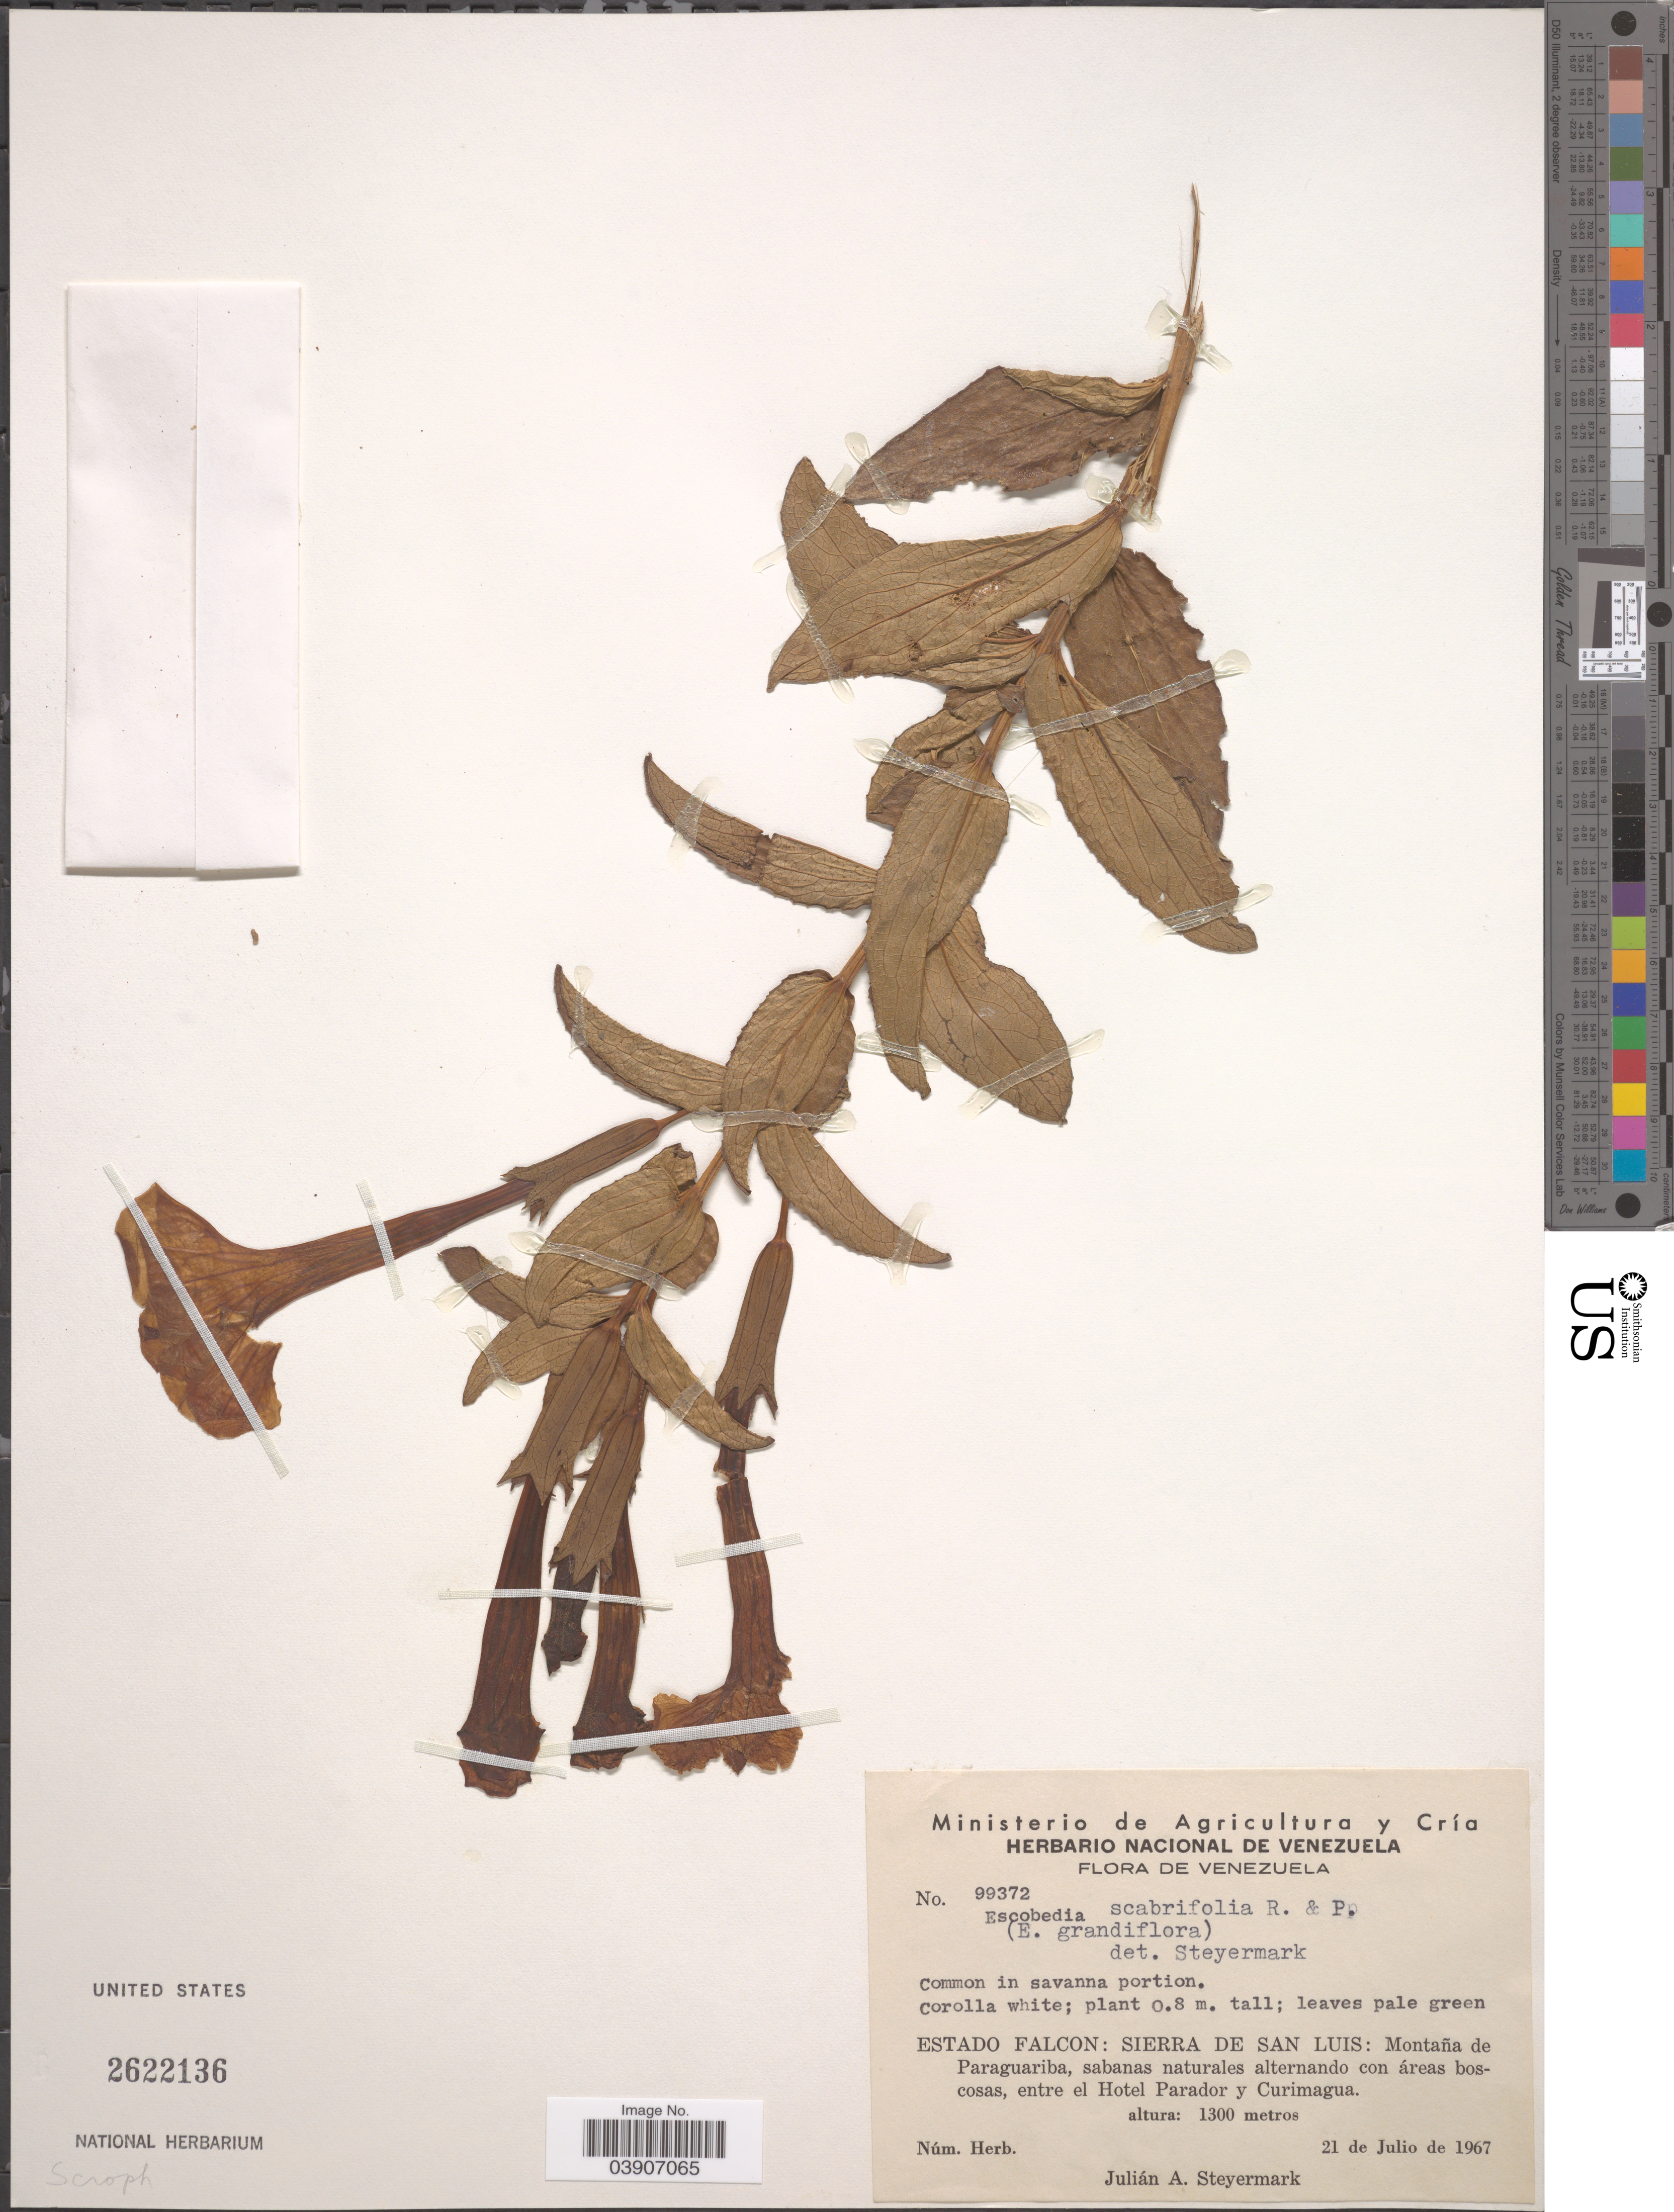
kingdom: Plantae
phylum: Tracheophyta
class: Magnoliopsida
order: Lamiales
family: Orobanchaceae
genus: Escobedia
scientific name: Escobedia scabrifolia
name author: Ruiz & Pav.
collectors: J. Steyermark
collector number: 99372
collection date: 1967-07-21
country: Venezuela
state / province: Falcon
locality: Sierra de San Luis: Montaña de Paraguariba, sabanas naturales alternando con áreas boscosas, entre el Hotel Parador y Curimagua.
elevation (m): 1300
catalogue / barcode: US 2622136